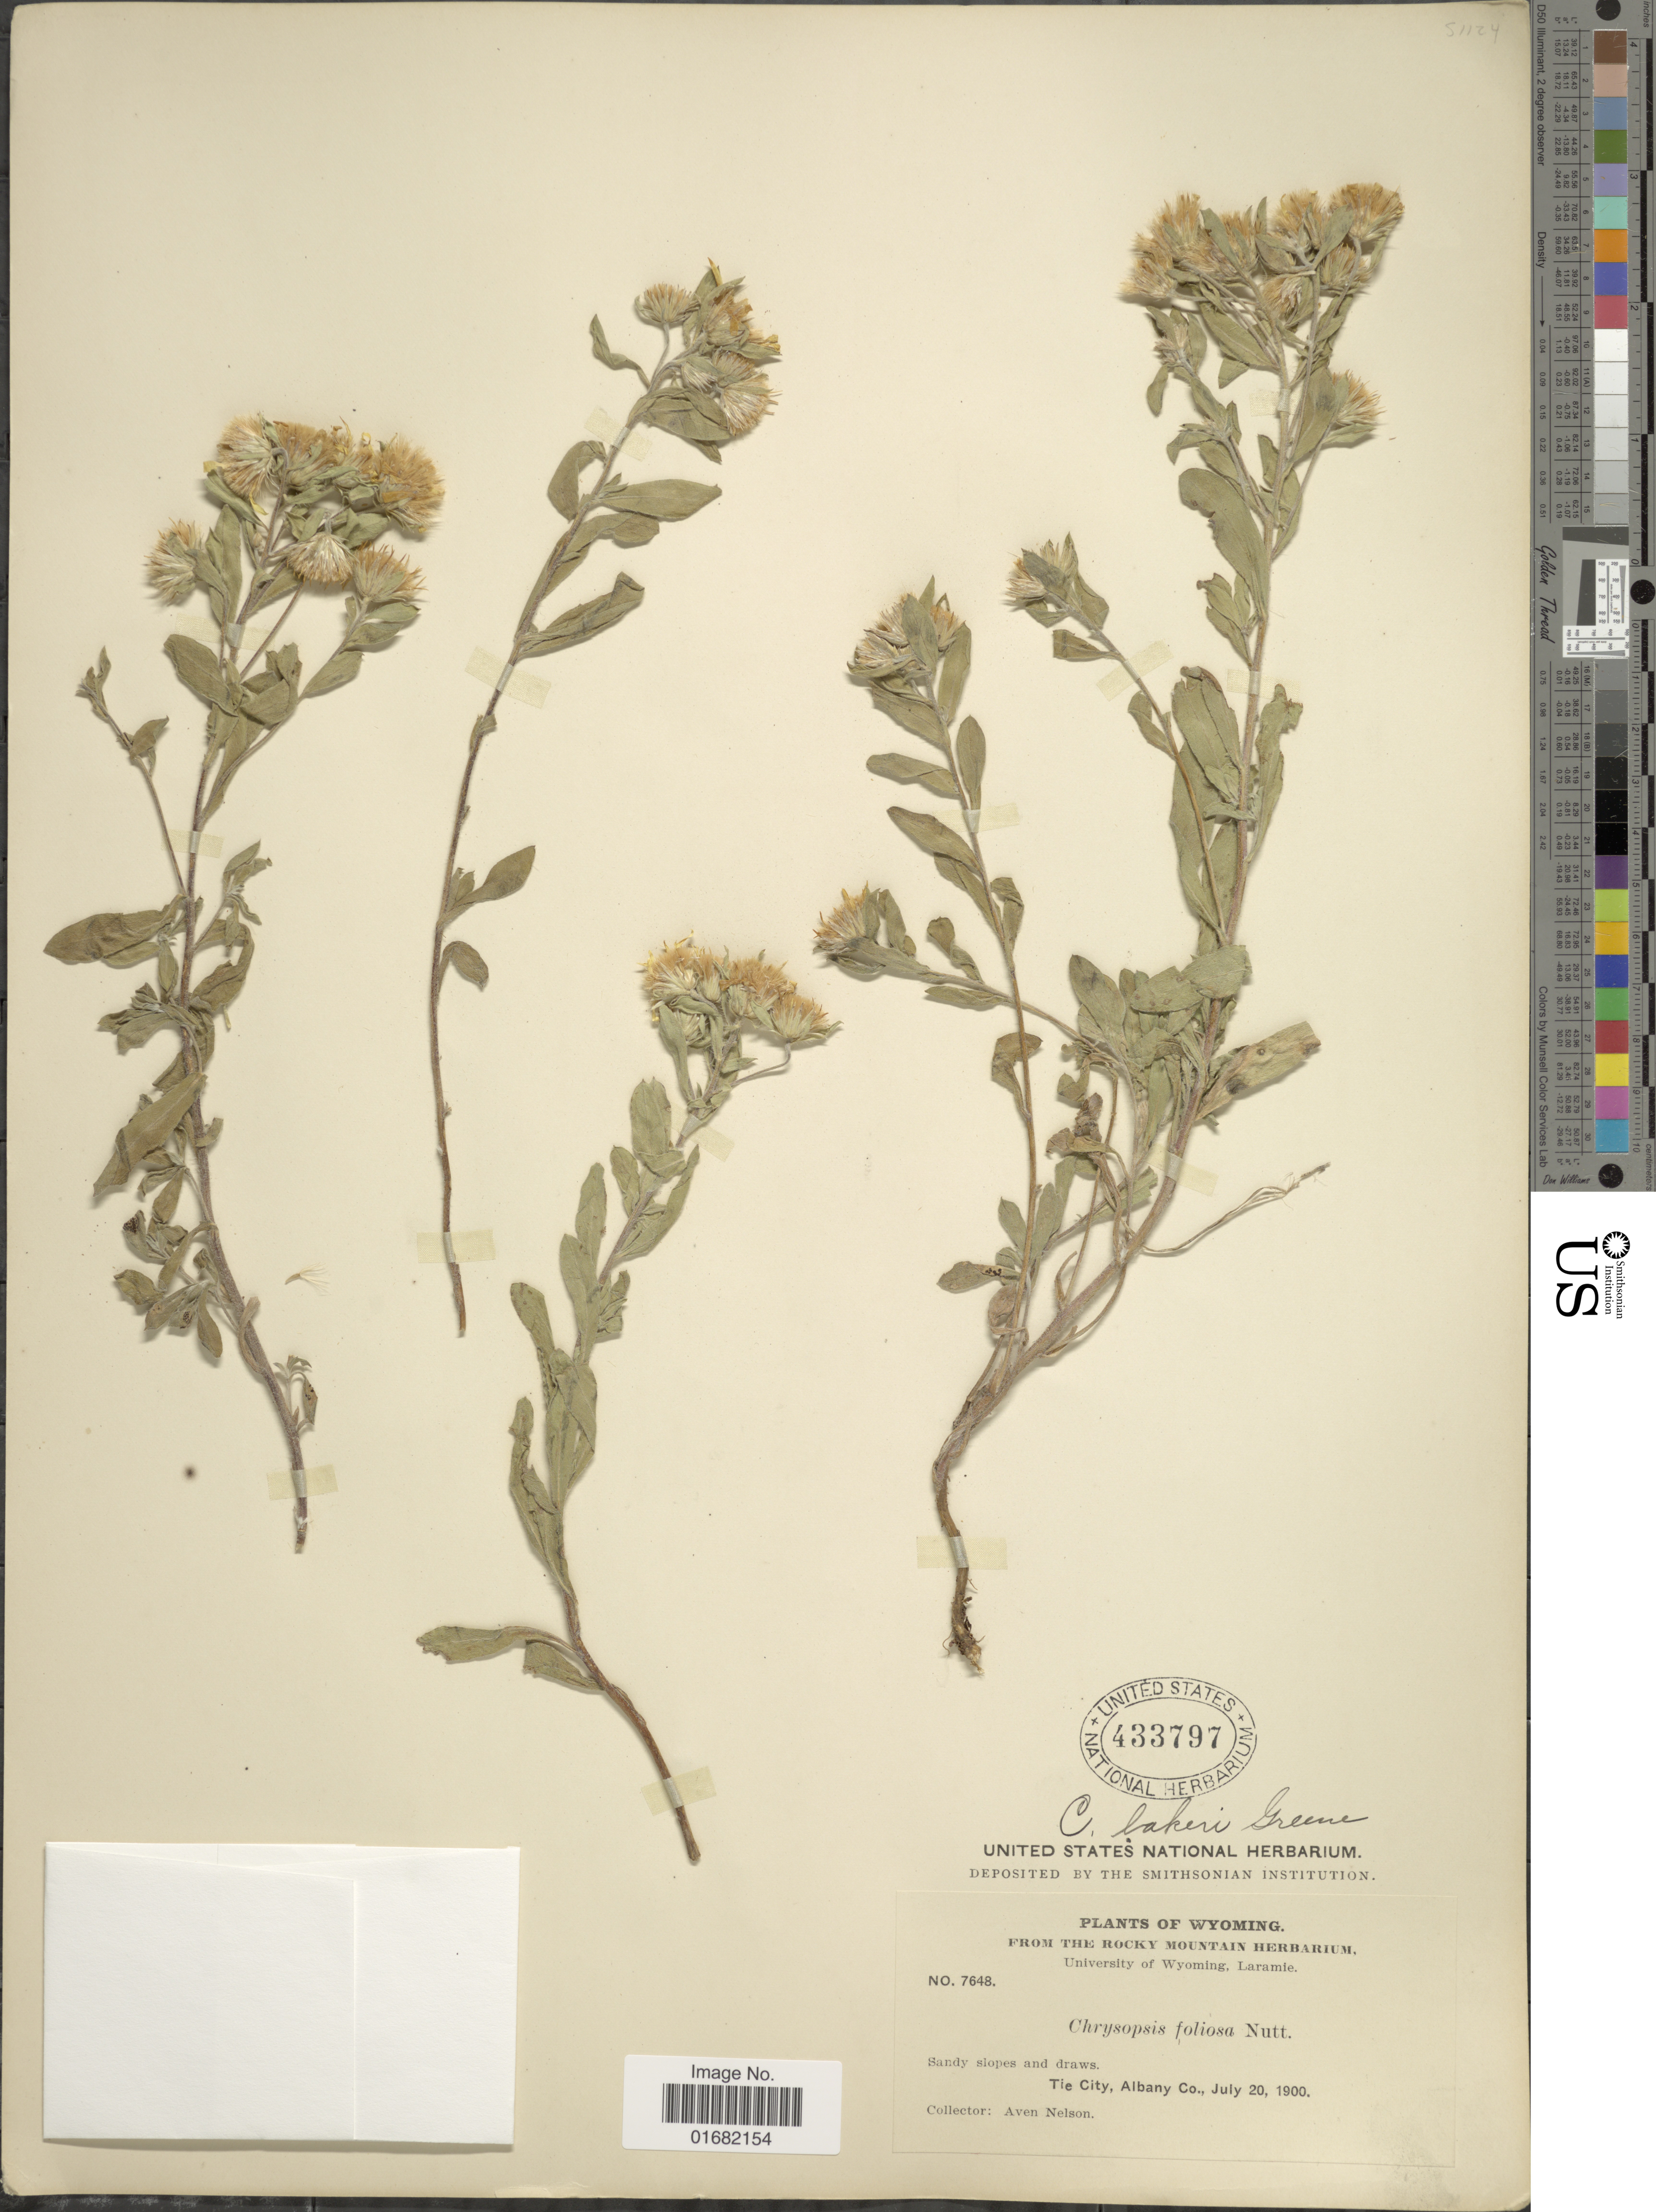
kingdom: Plantae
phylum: Tracheophyta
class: Magnoliopsida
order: Asterales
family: Asteraceae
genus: Heterotheca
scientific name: Heterotheca bakeri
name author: Greene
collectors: A. Nelson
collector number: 7648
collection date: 1900-07-20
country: United States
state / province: Wyoming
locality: Tie City, Albany Co.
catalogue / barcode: US 433797